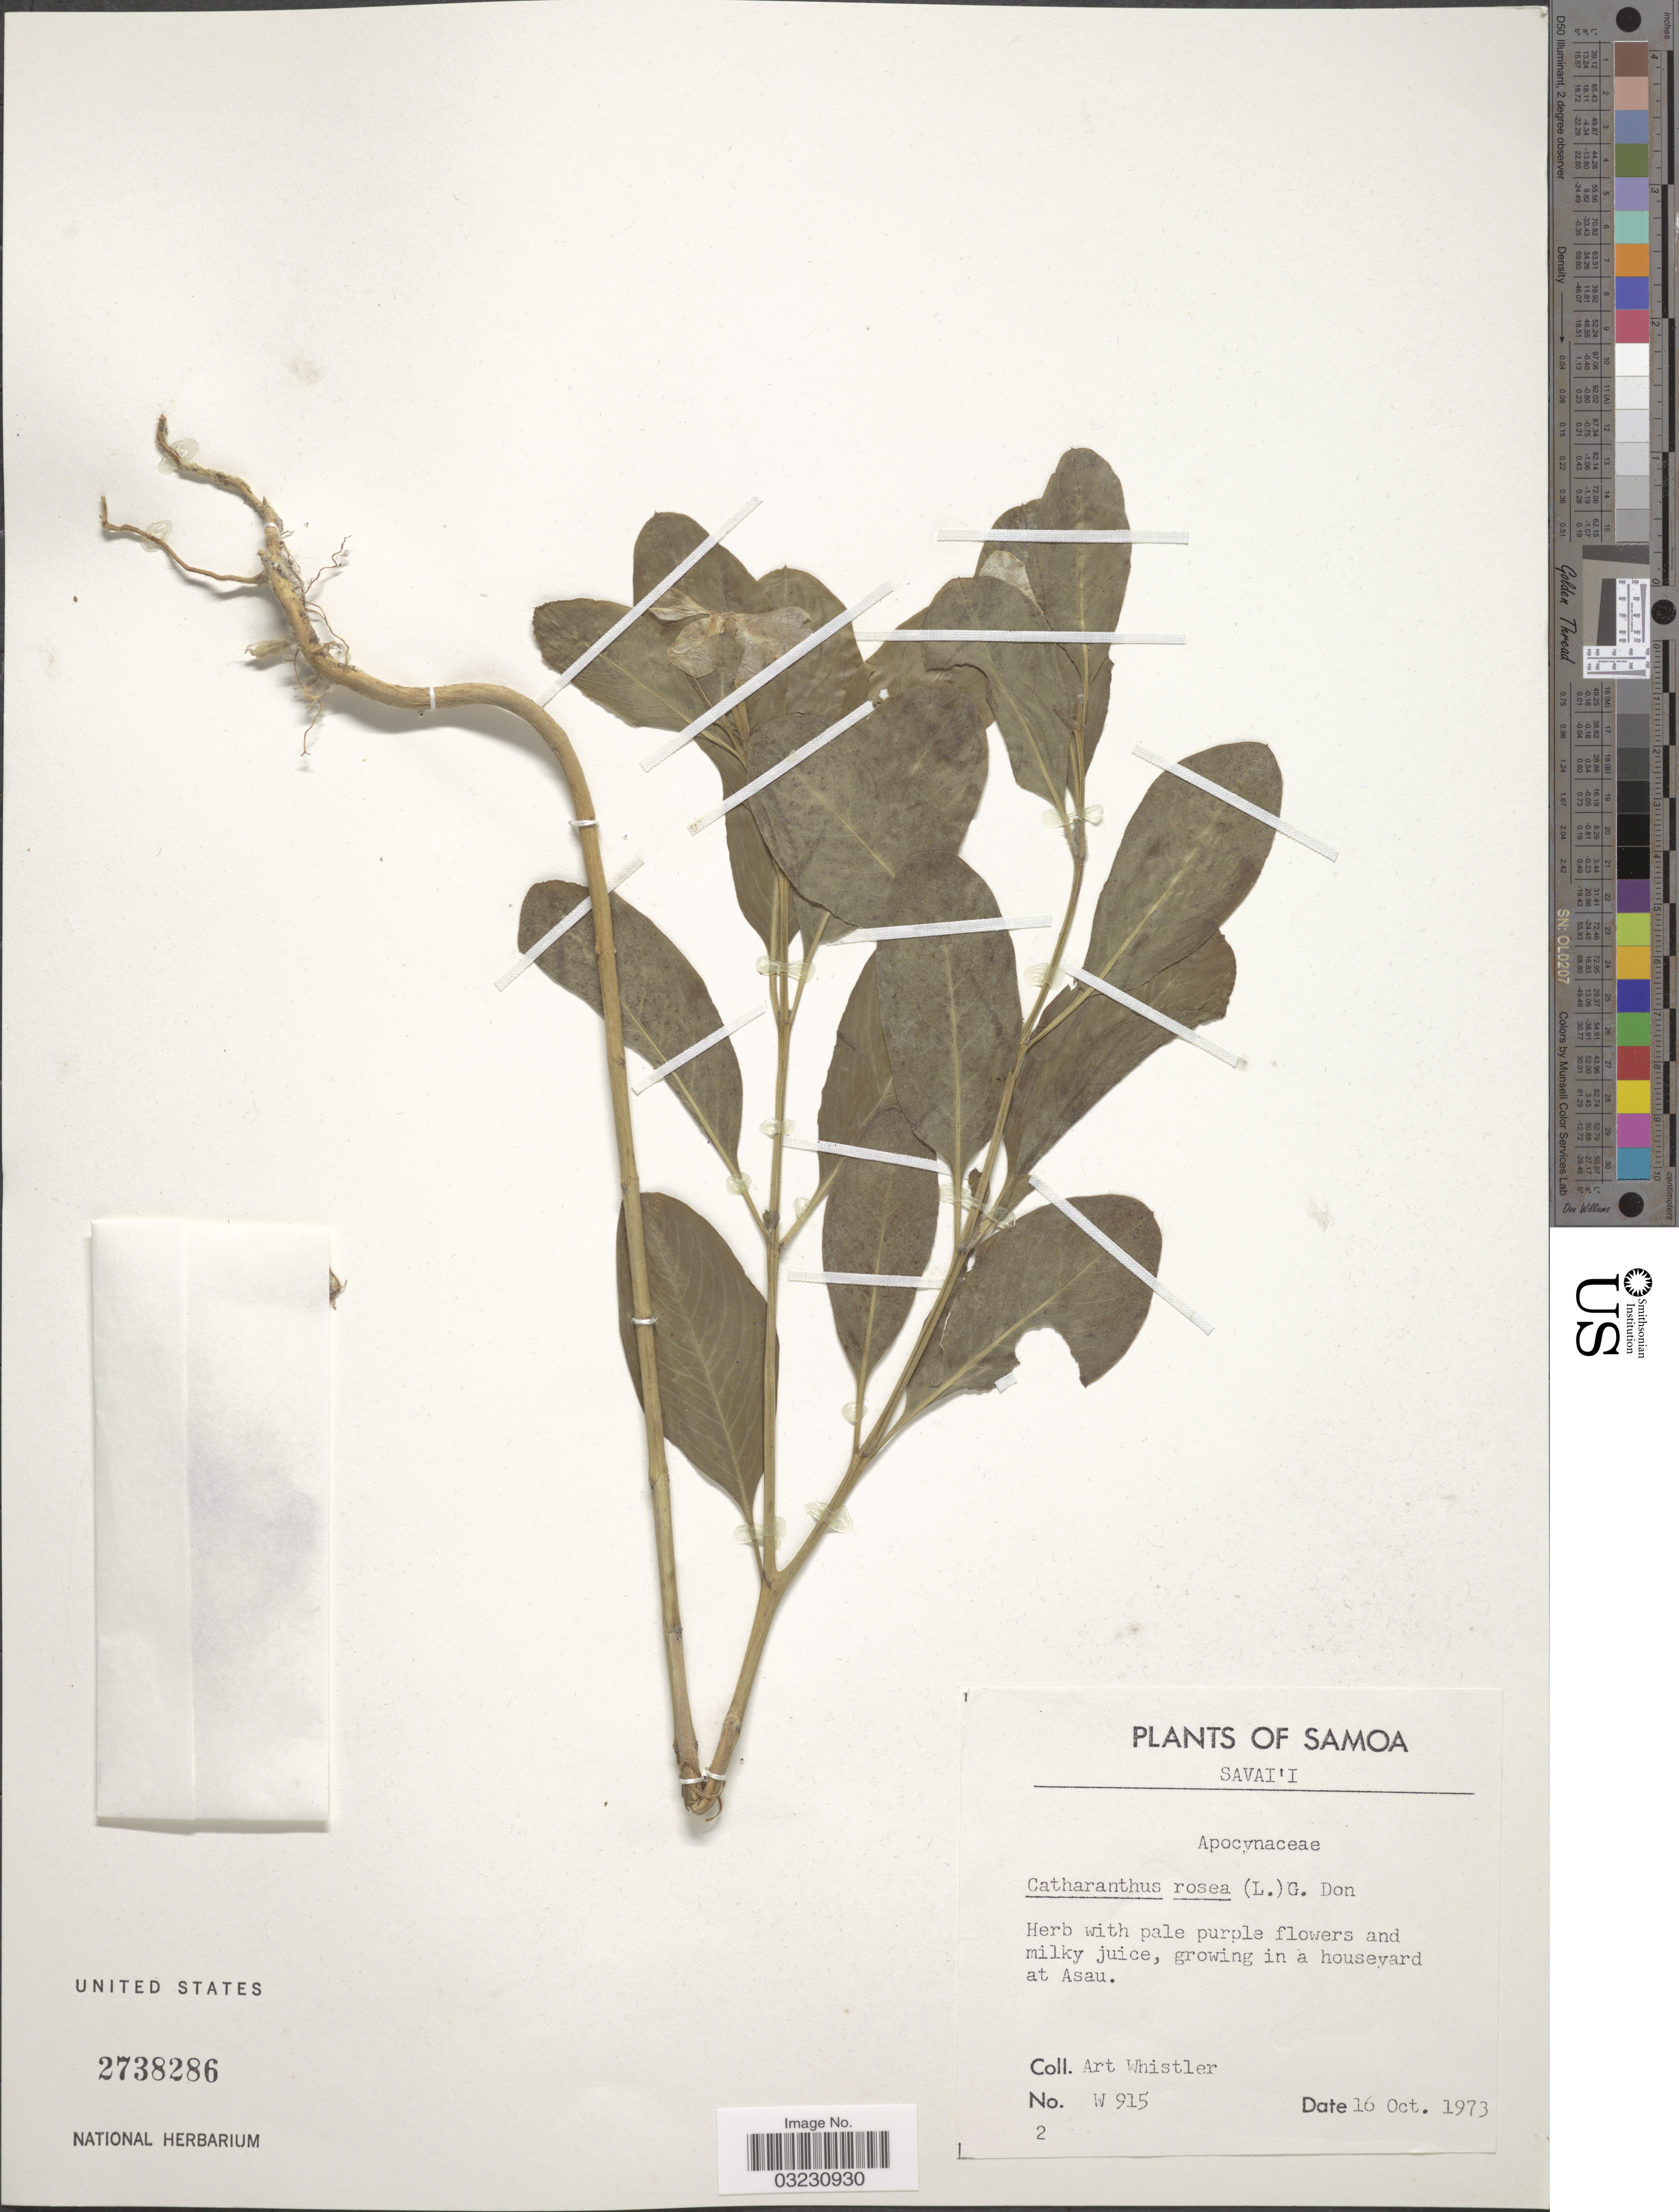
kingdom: Plantae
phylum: Tracheophyta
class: Magnoliopsida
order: Gentianales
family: Apocynaceae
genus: Catharanthus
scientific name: Catharanthus roseus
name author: (L.) G. Don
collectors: A. Whistler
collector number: W 915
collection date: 1973-10-16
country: Samoa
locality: Samoa. Savai'i. In a houseyard at Asau.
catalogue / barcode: US 2738286